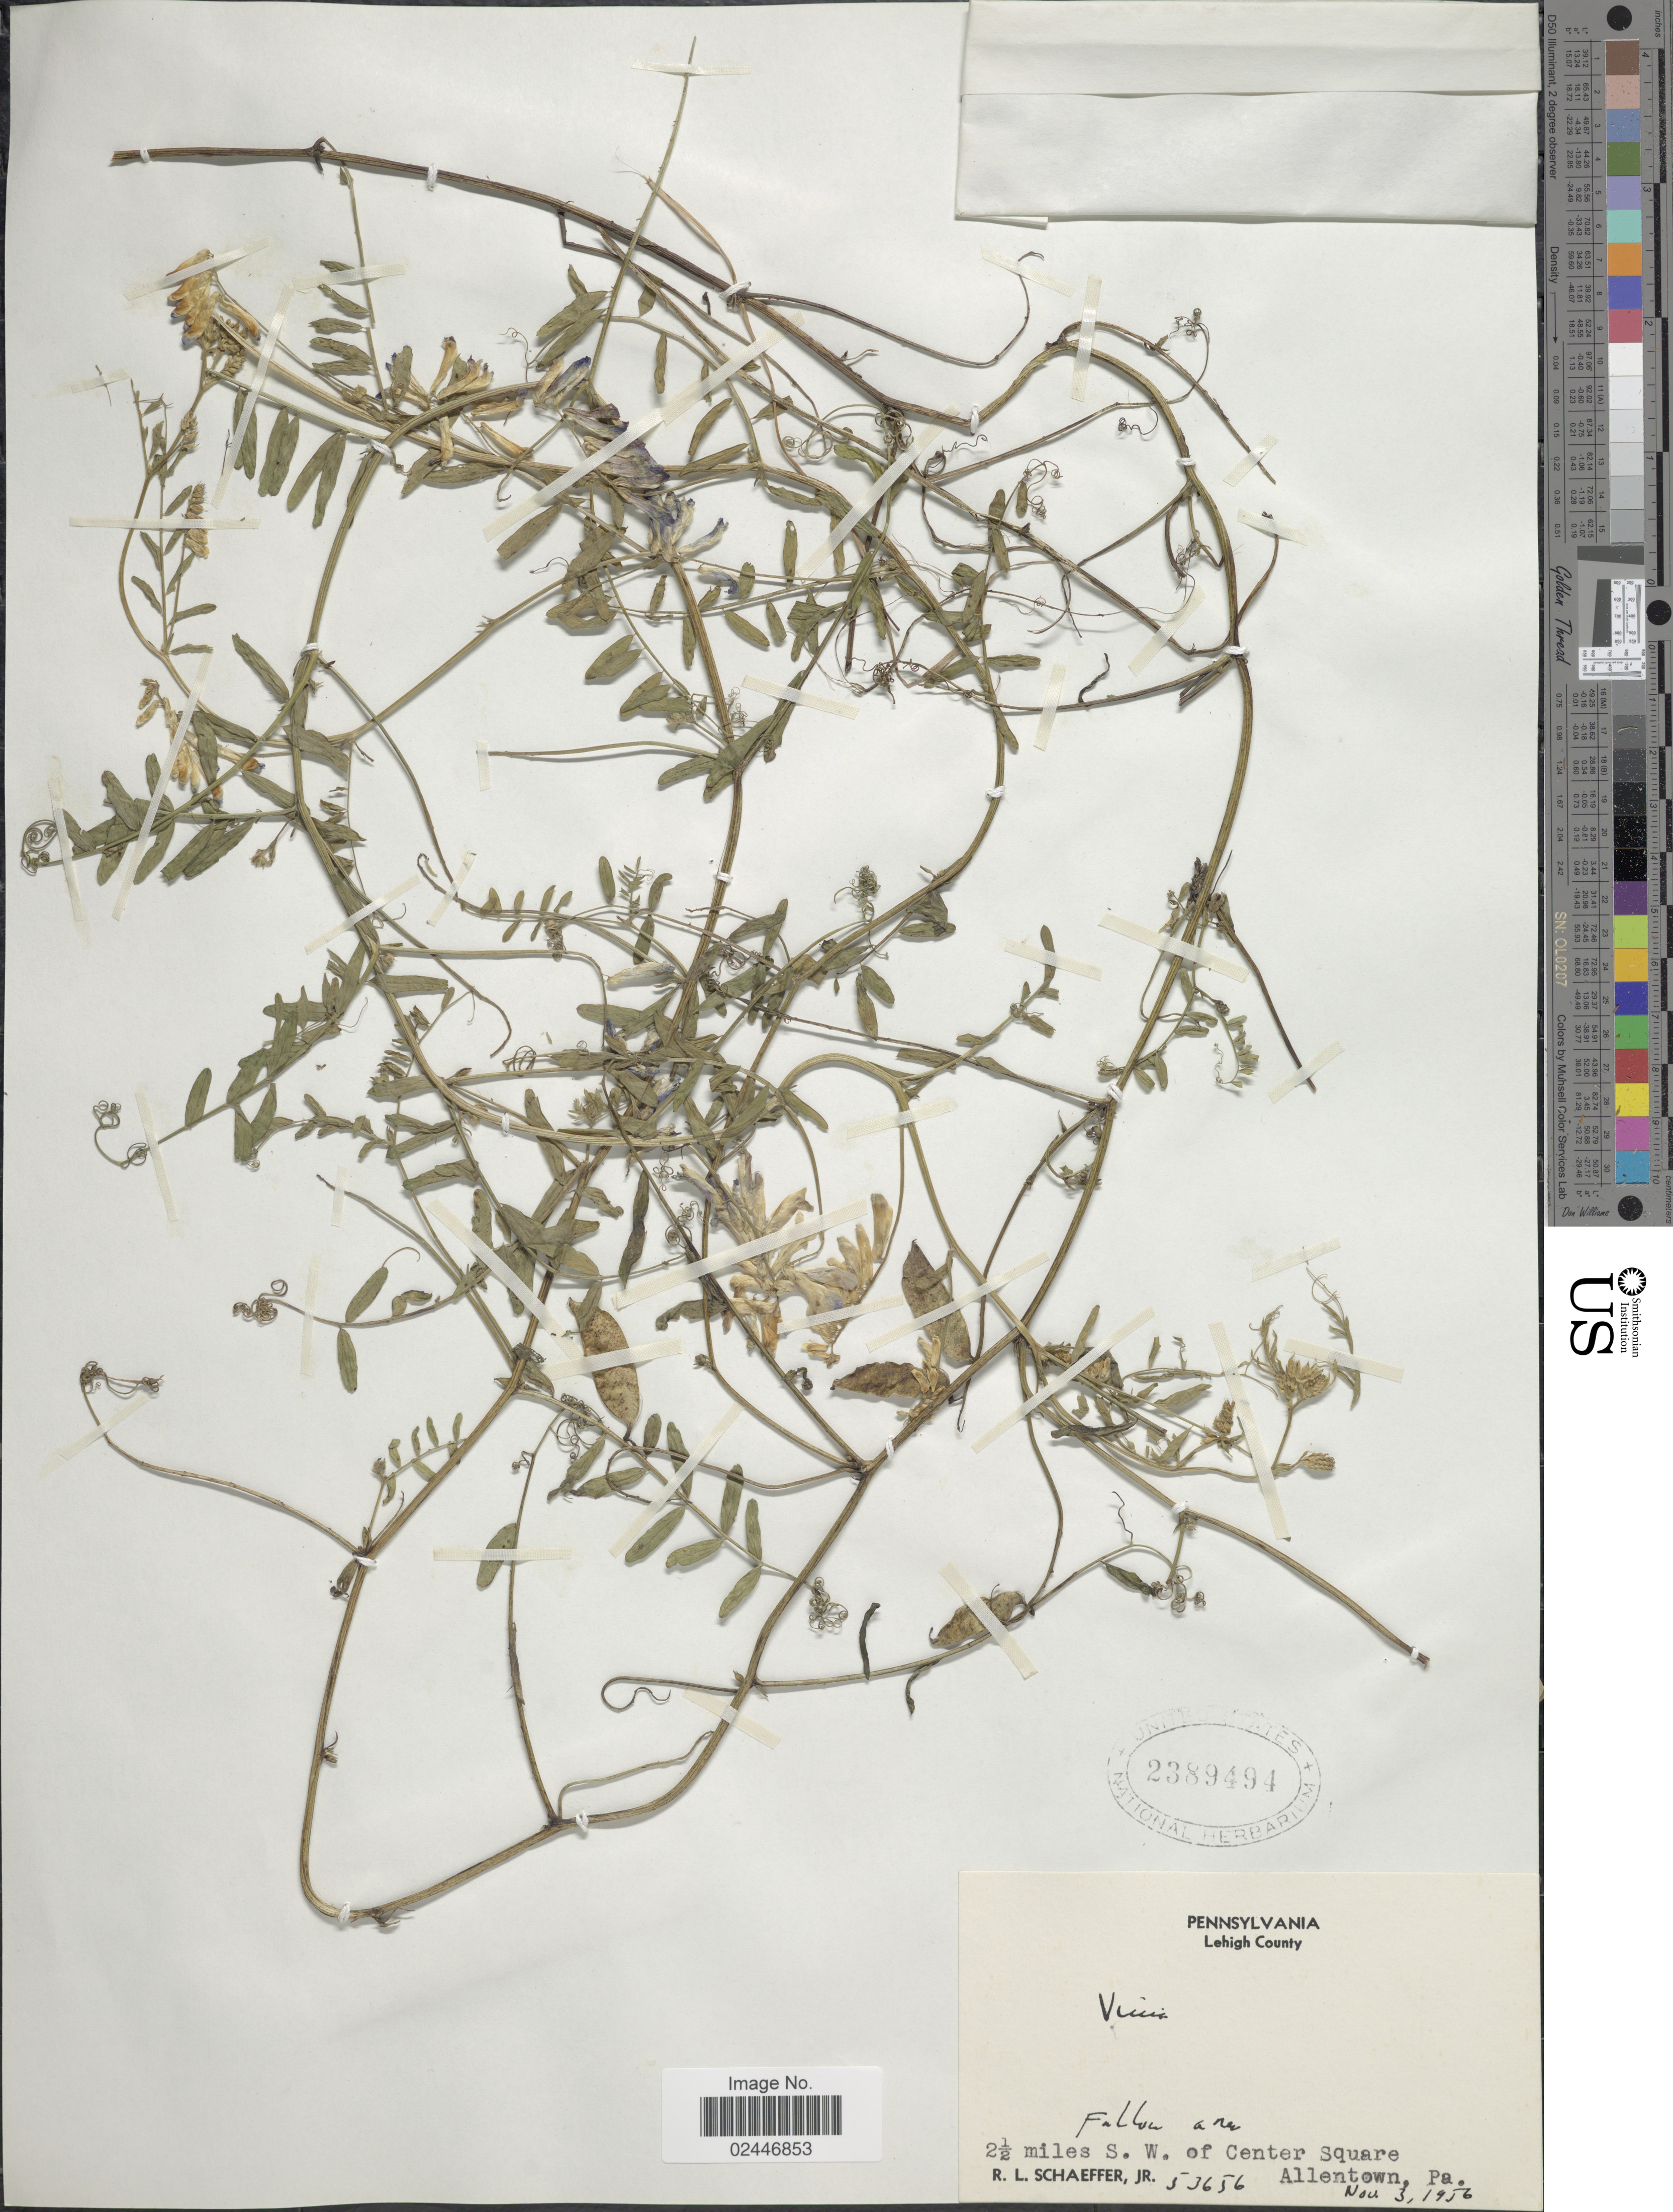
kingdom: Plantae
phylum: Tracheophyta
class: Magnoliopsida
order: Fabales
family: Fabaceae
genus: Vicia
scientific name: Vicia sp.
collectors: R. L. Schaeffer Jr.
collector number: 53656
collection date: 1956-11-03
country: United States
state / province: Pennsylvania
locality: Lehigh County, 2 1/2 miles S.W. of Center Square, Allentown, Fallow area.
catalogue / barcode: US 2389494